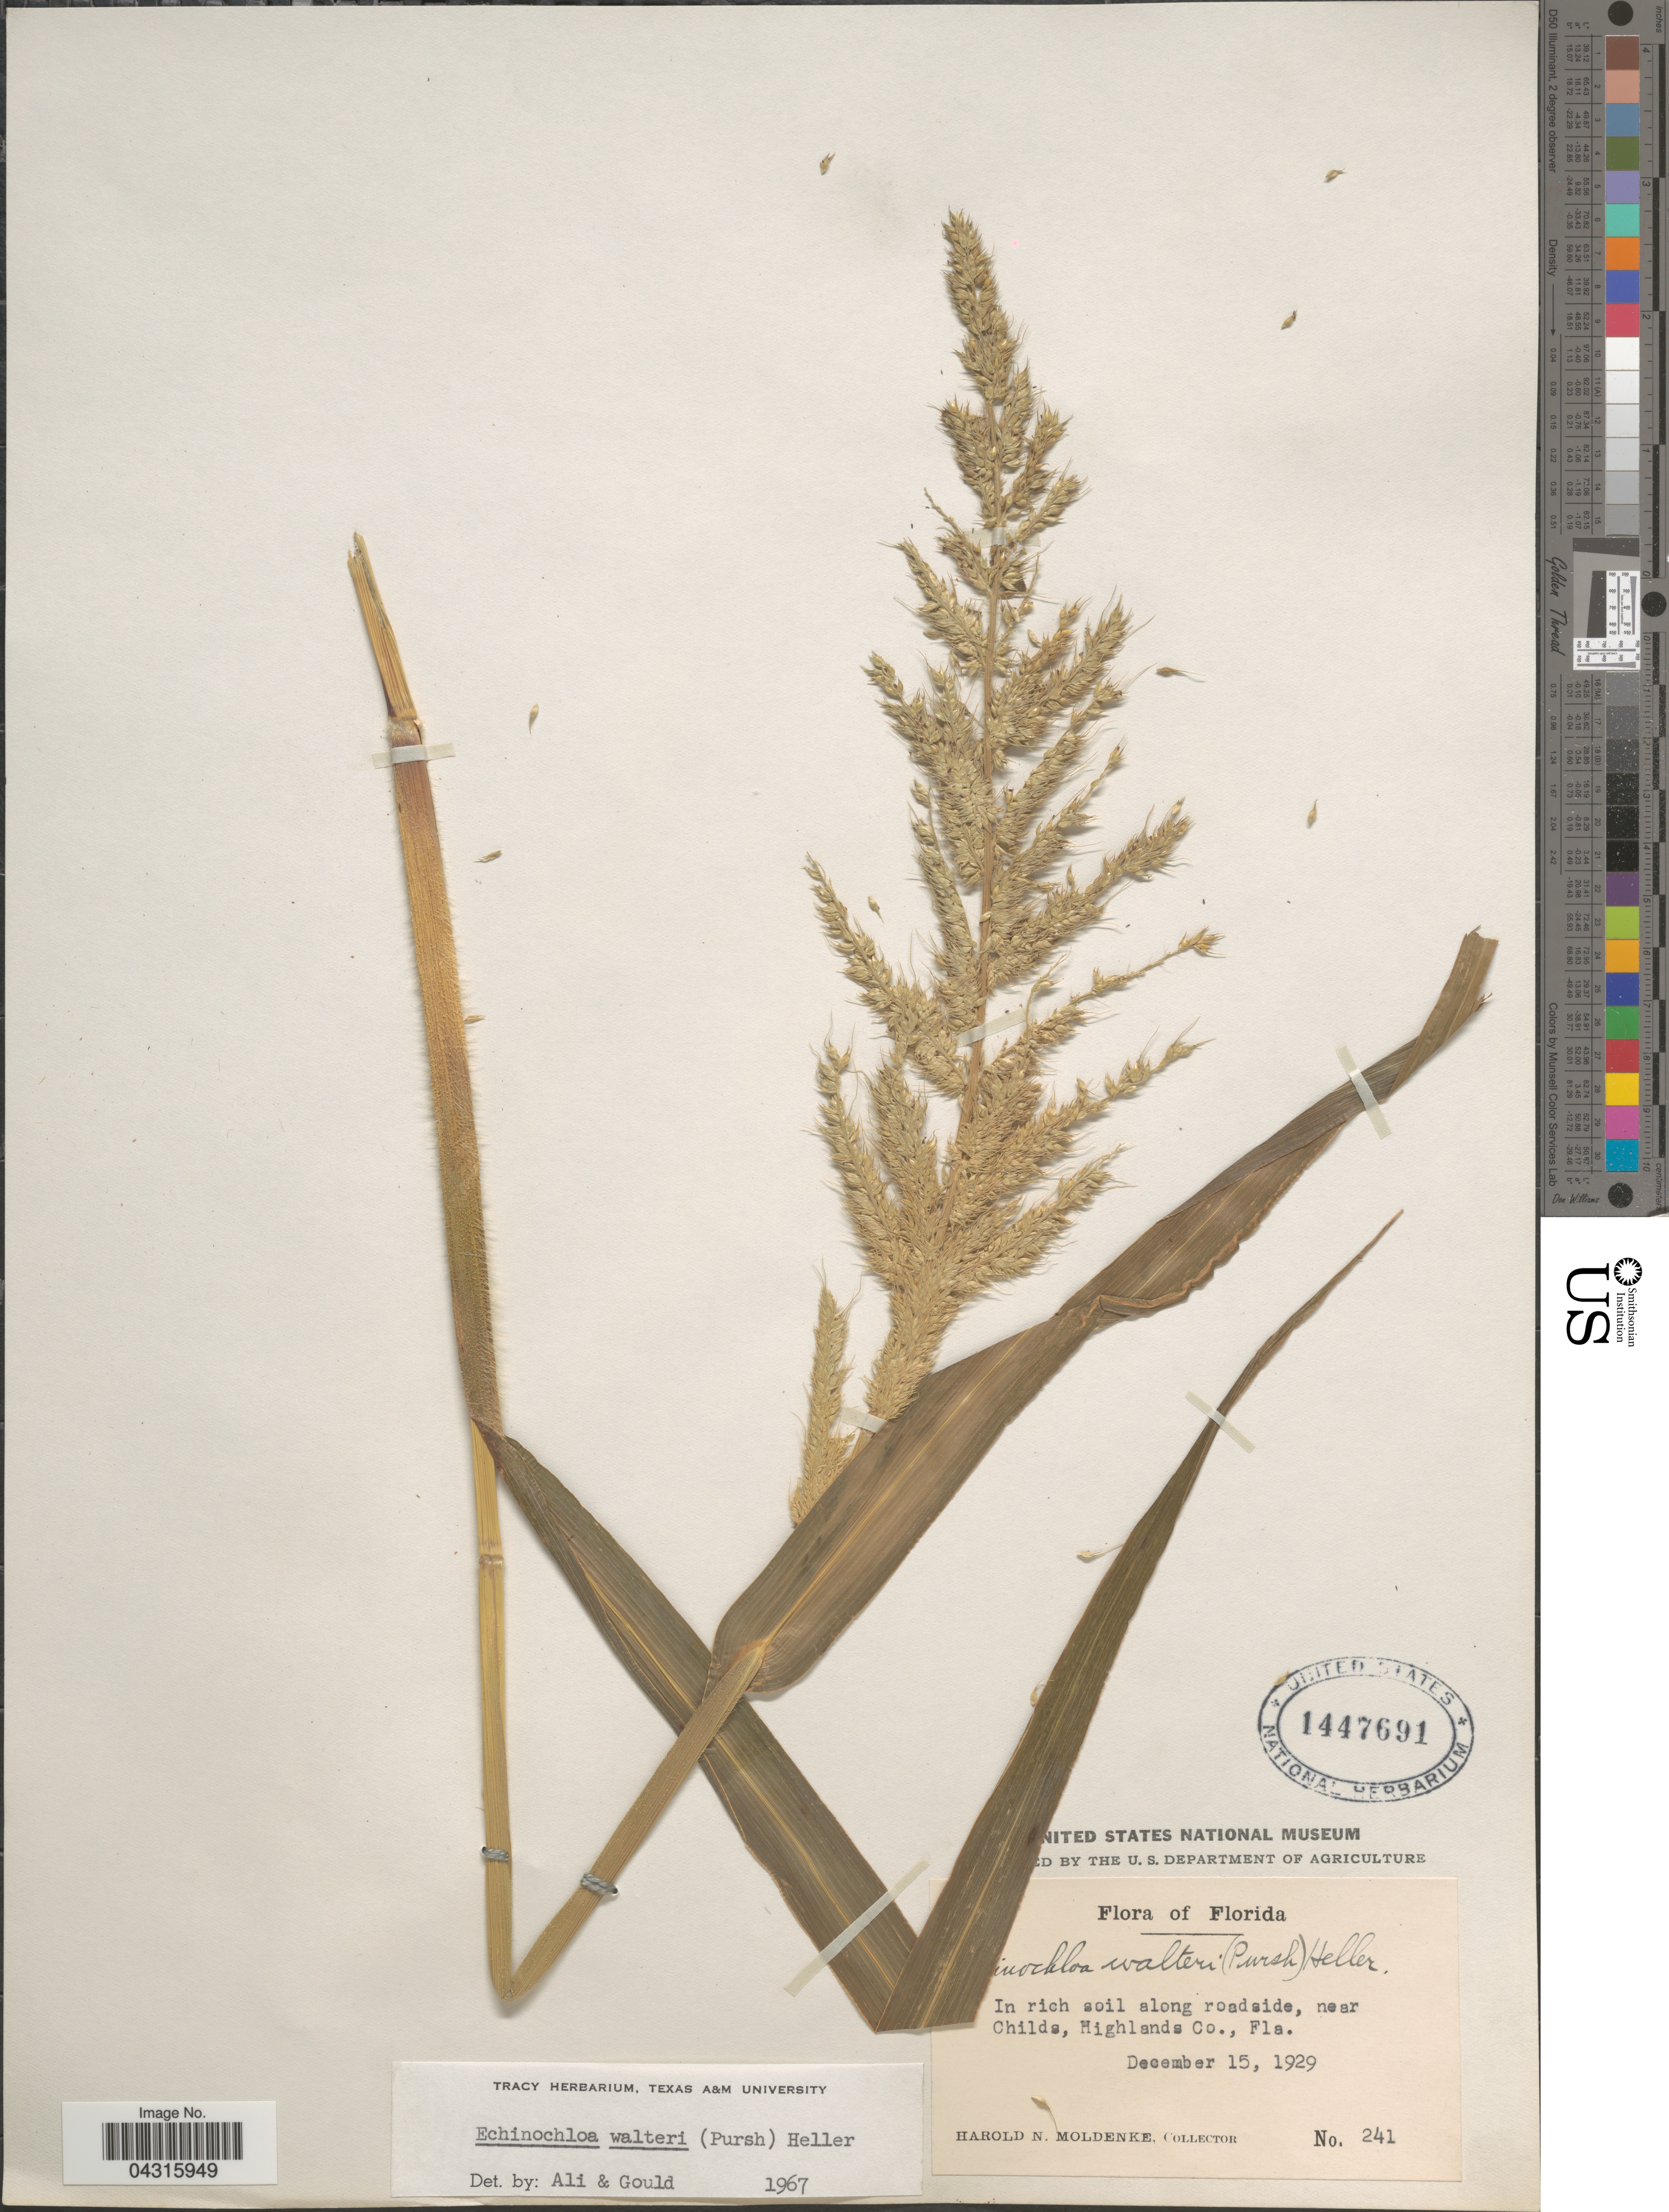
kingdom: Plantae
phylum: Tracheophyta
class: Liliopsida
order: Poales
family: Poaceae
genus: Echinochloa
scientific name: Echinochloa walteri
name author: (Pursh) A. Heller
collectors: H. N. Moldenke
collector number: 241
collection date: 1929-12-15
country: United States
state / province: Florida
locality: In rich soil along roadside, near Childs, Highlands Co.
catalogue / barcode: US 1447691